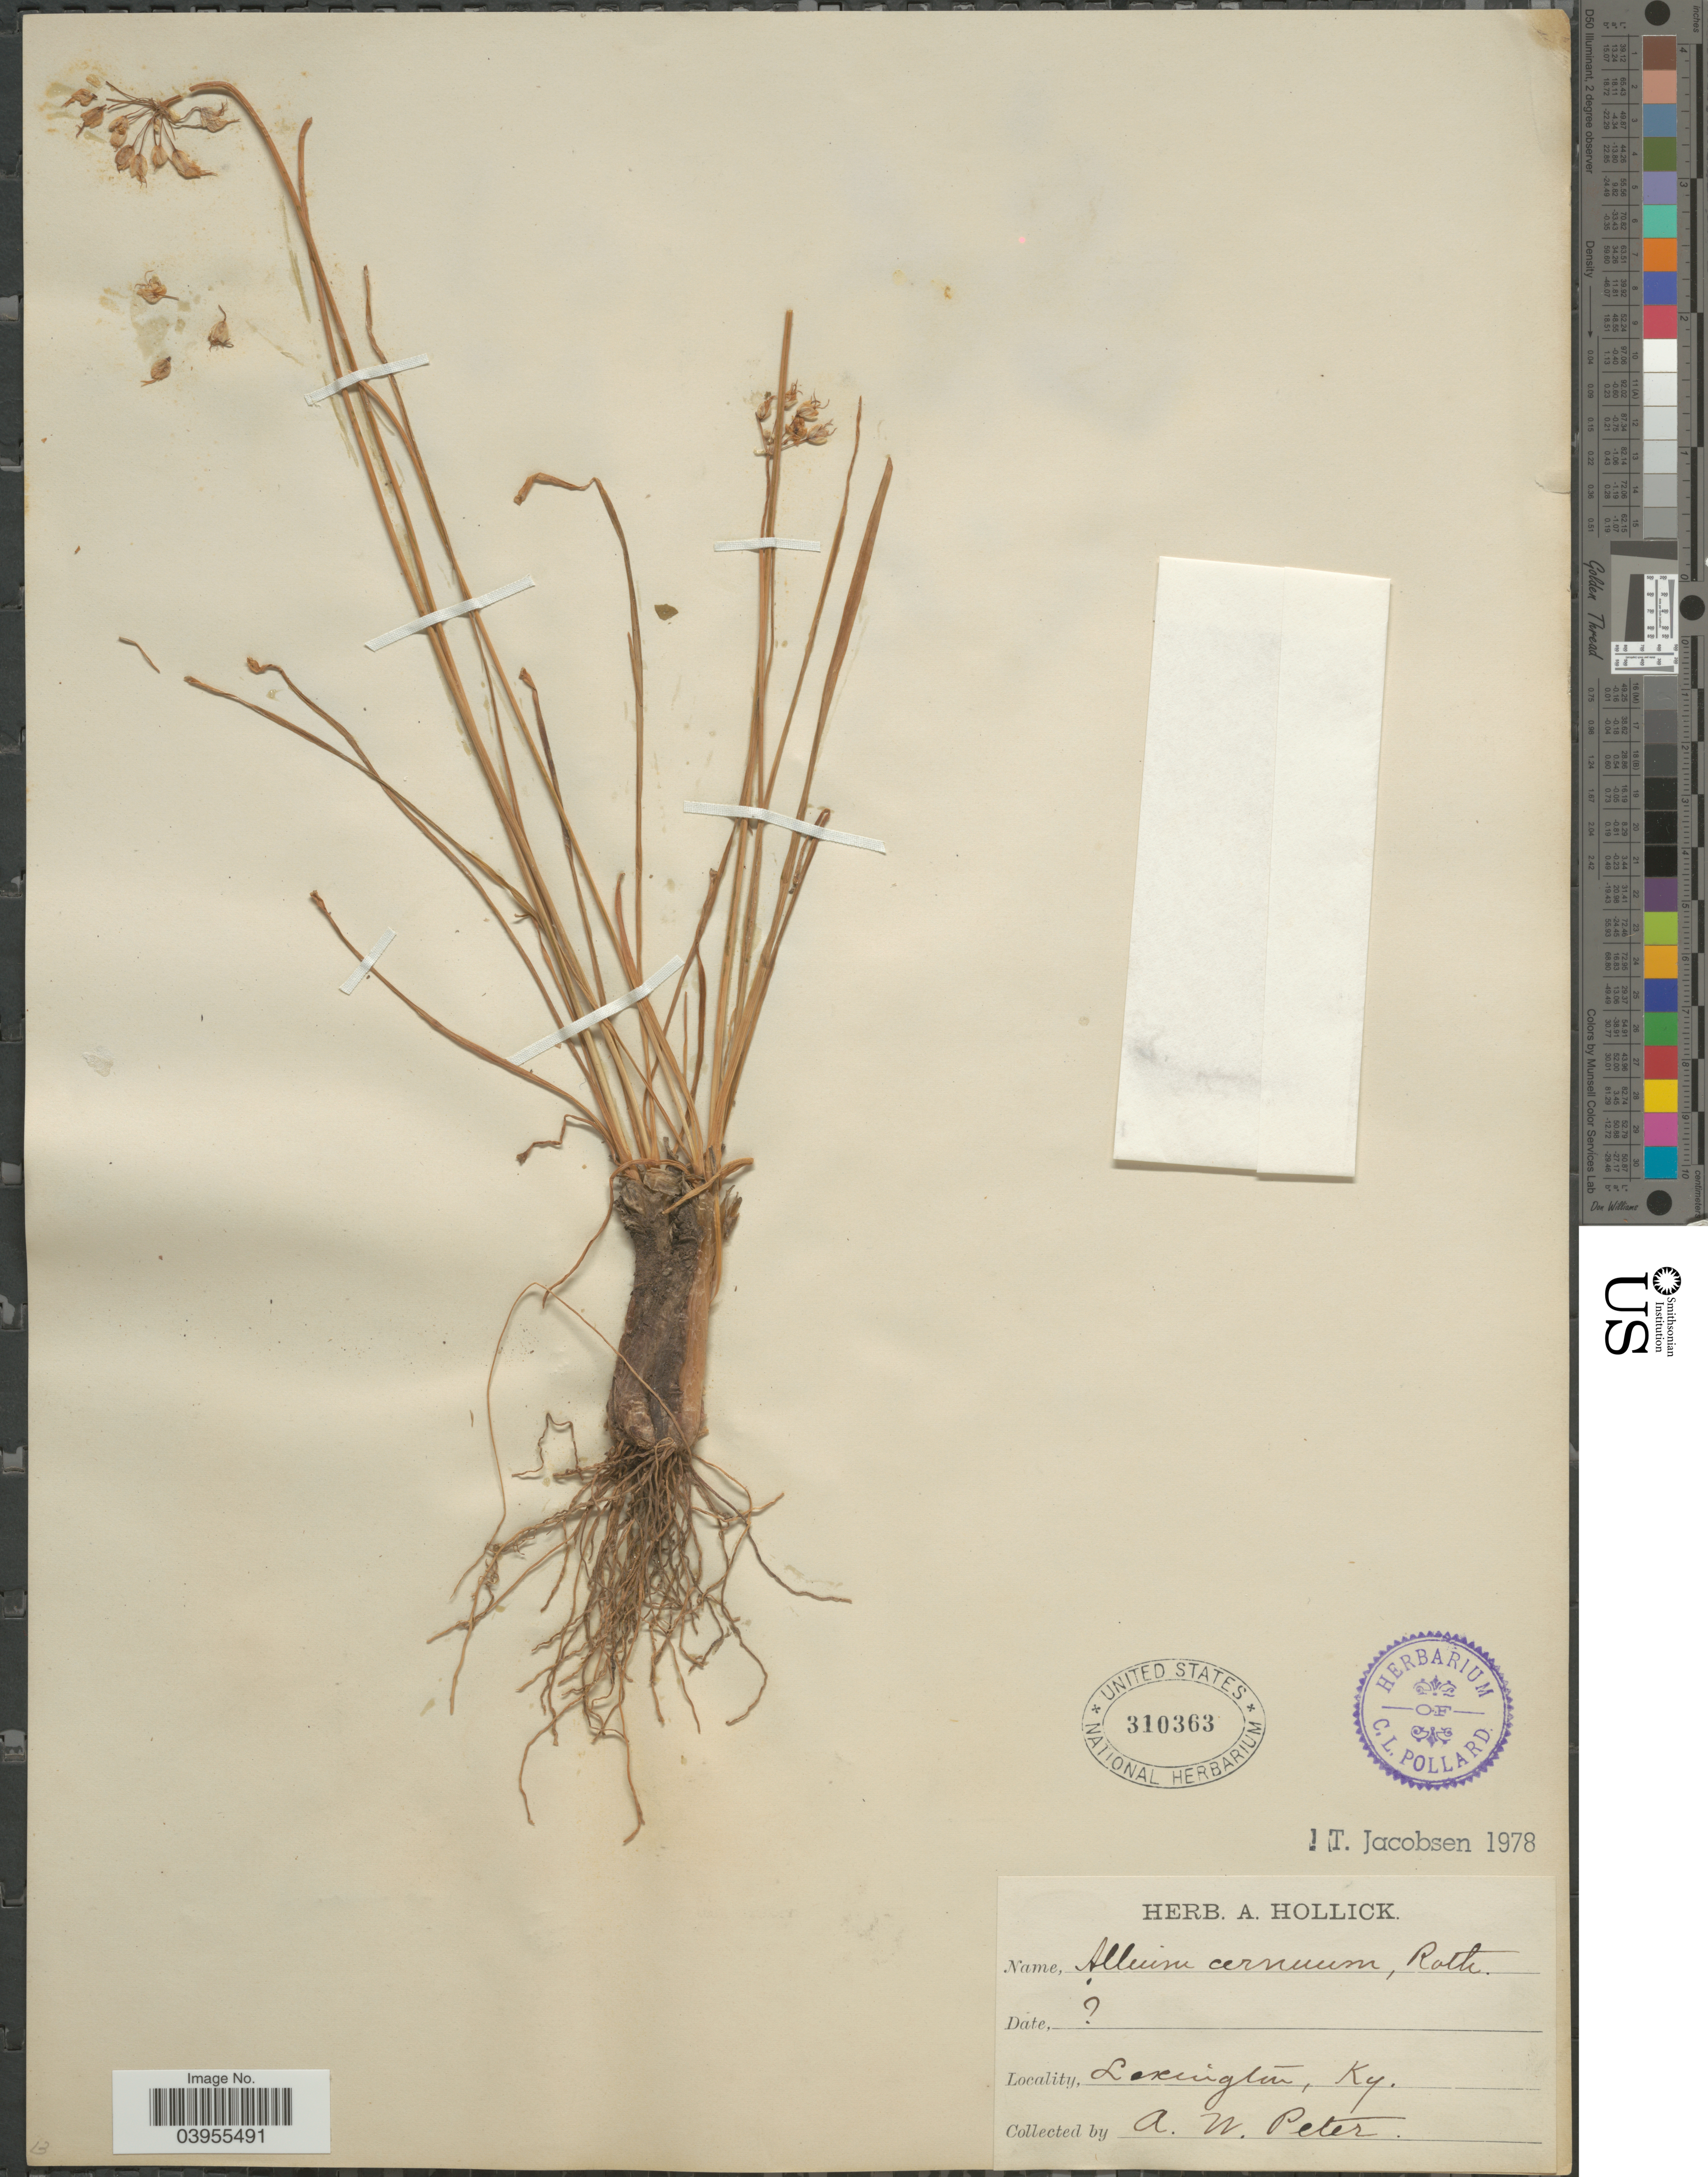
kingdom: Plantae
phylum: Tracheophyta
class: Liliopsida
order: Asparagales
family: Amaryllidaceae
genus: Allium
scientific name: Allium cernuum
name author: Roth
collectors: A. Peter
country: United States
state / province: Kentucky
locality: Lexington.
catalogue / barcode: US 310363